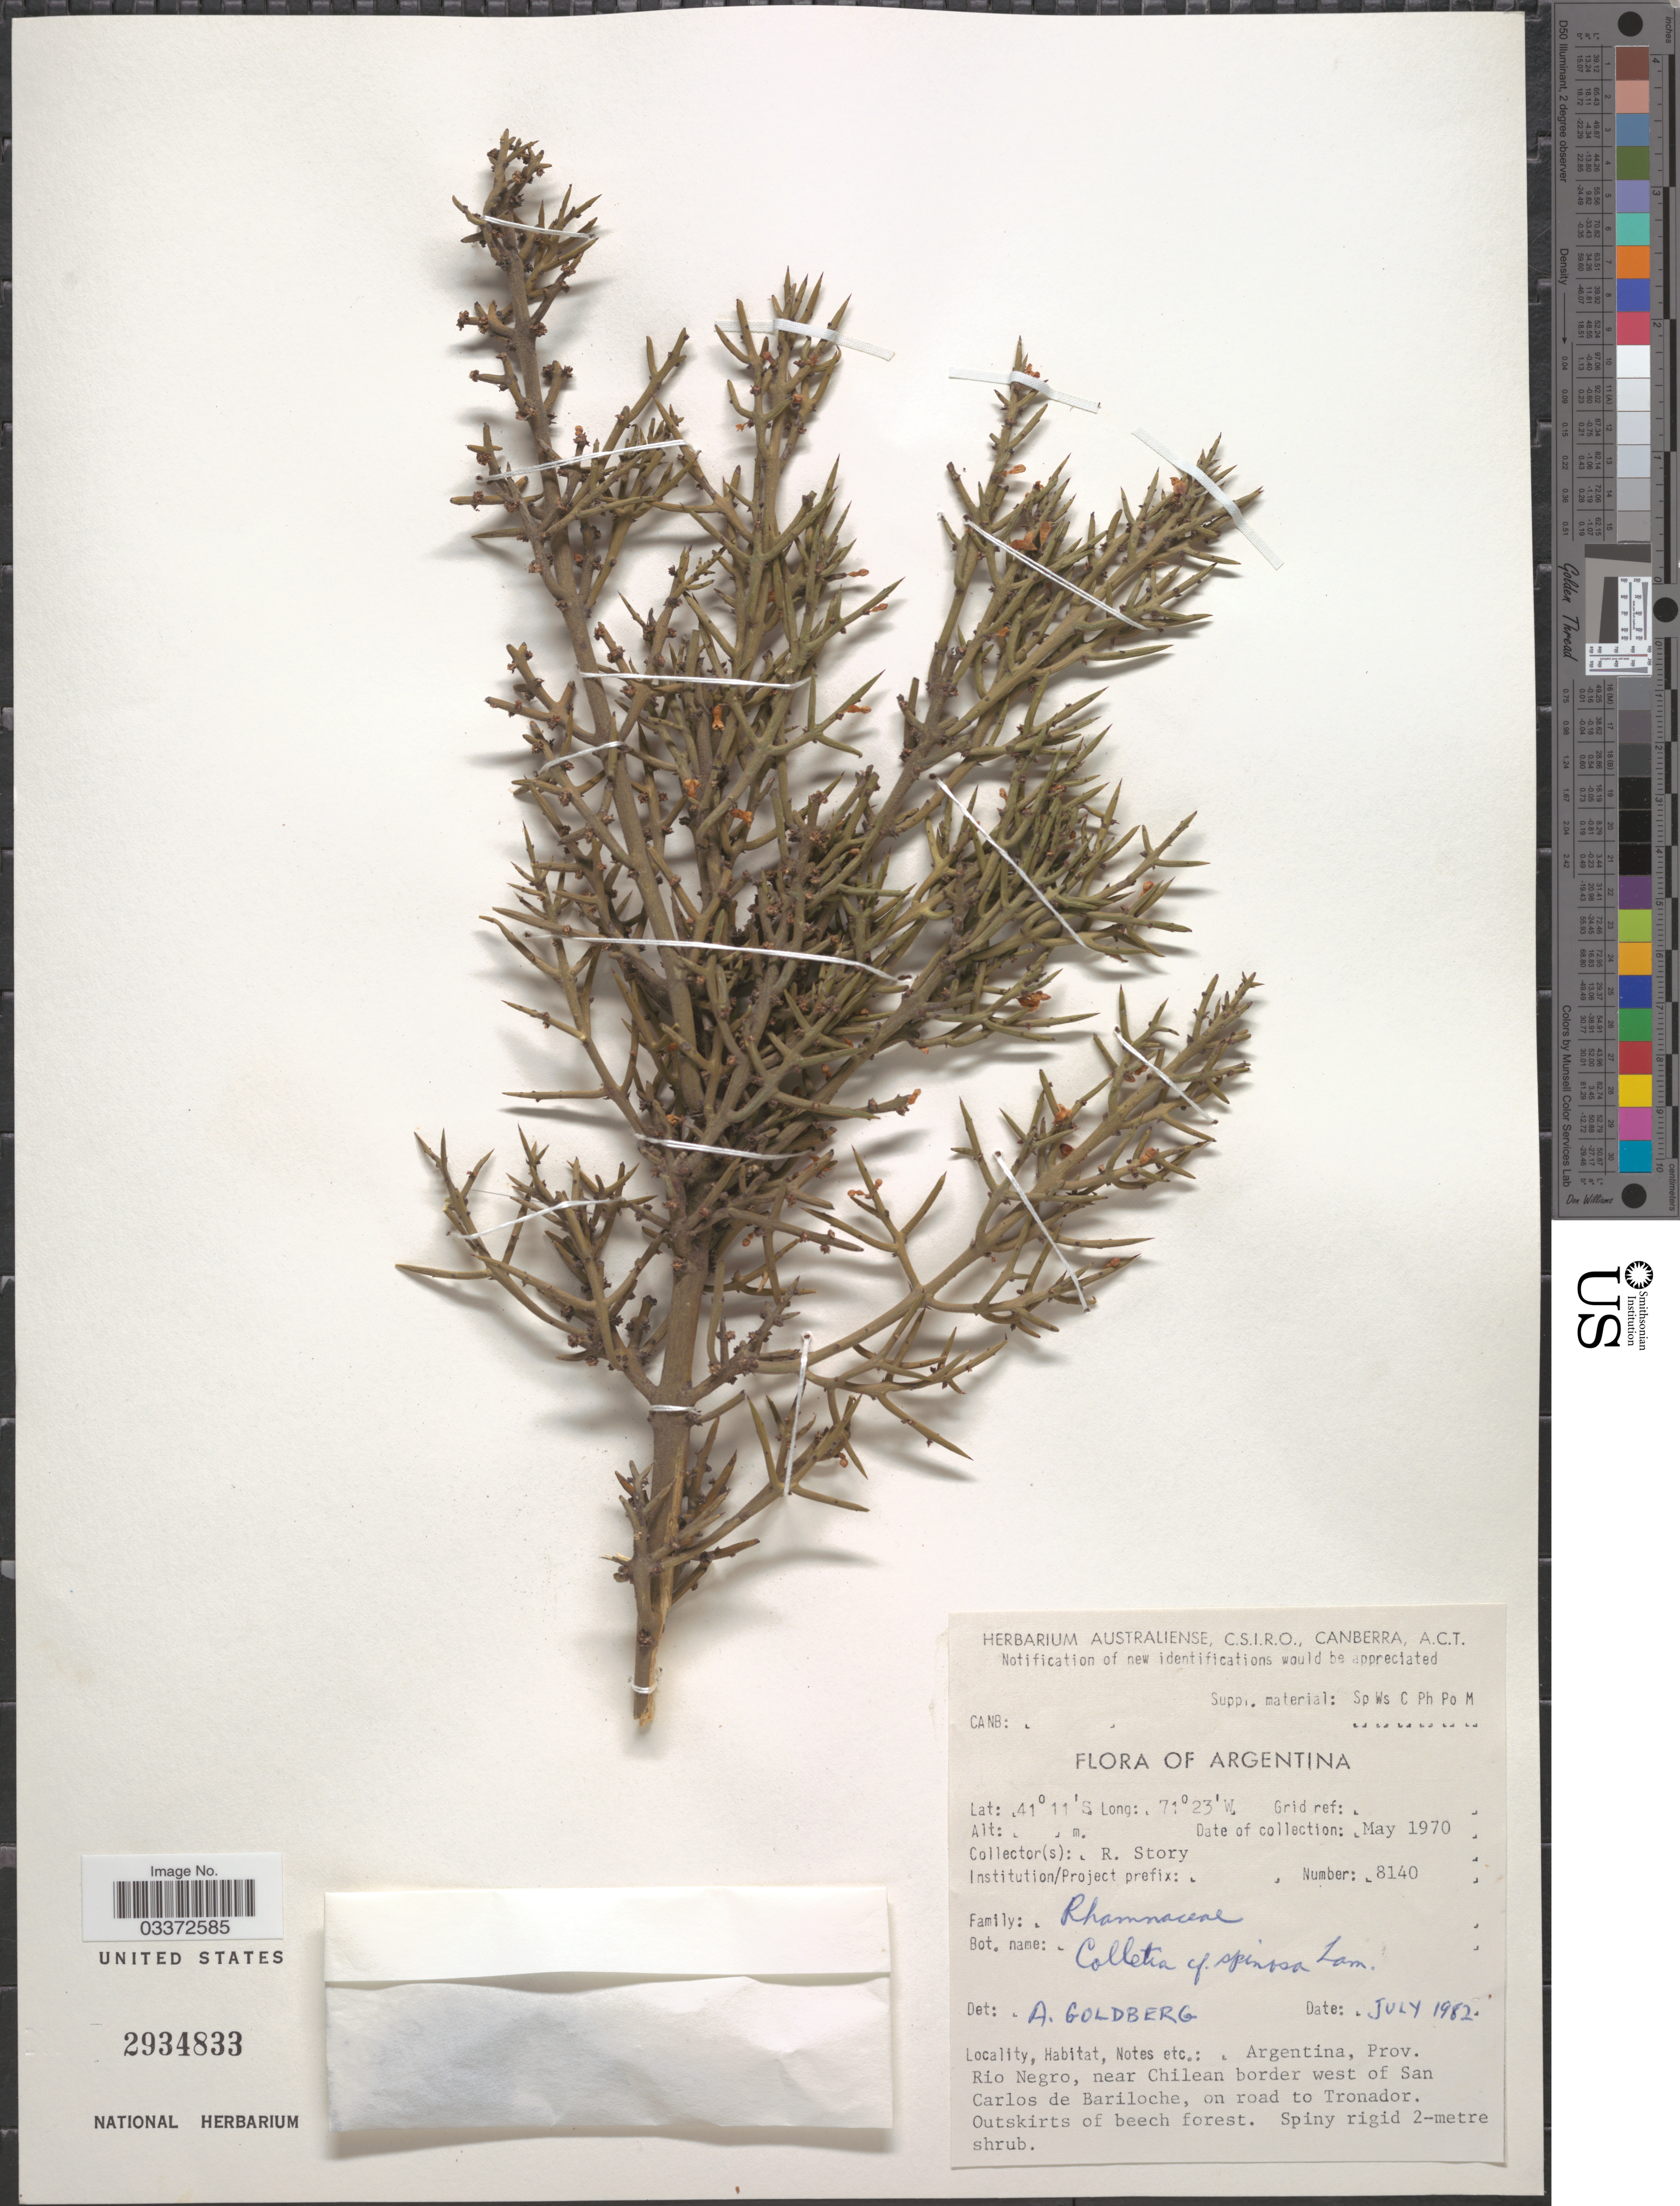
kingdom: Plantae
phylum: Tracheophyta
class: Magnoliopsida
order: Rosales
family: Rhamnaceae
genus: Colletia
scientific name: Colletia spinosa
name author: Lam.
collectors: R. Story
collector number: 8140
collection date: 1970-05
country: Argentina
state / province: Rio Negro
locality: Near Chilean border west of San Carlos de Bariloche, on road to Tronador.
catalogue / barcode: US 2934833